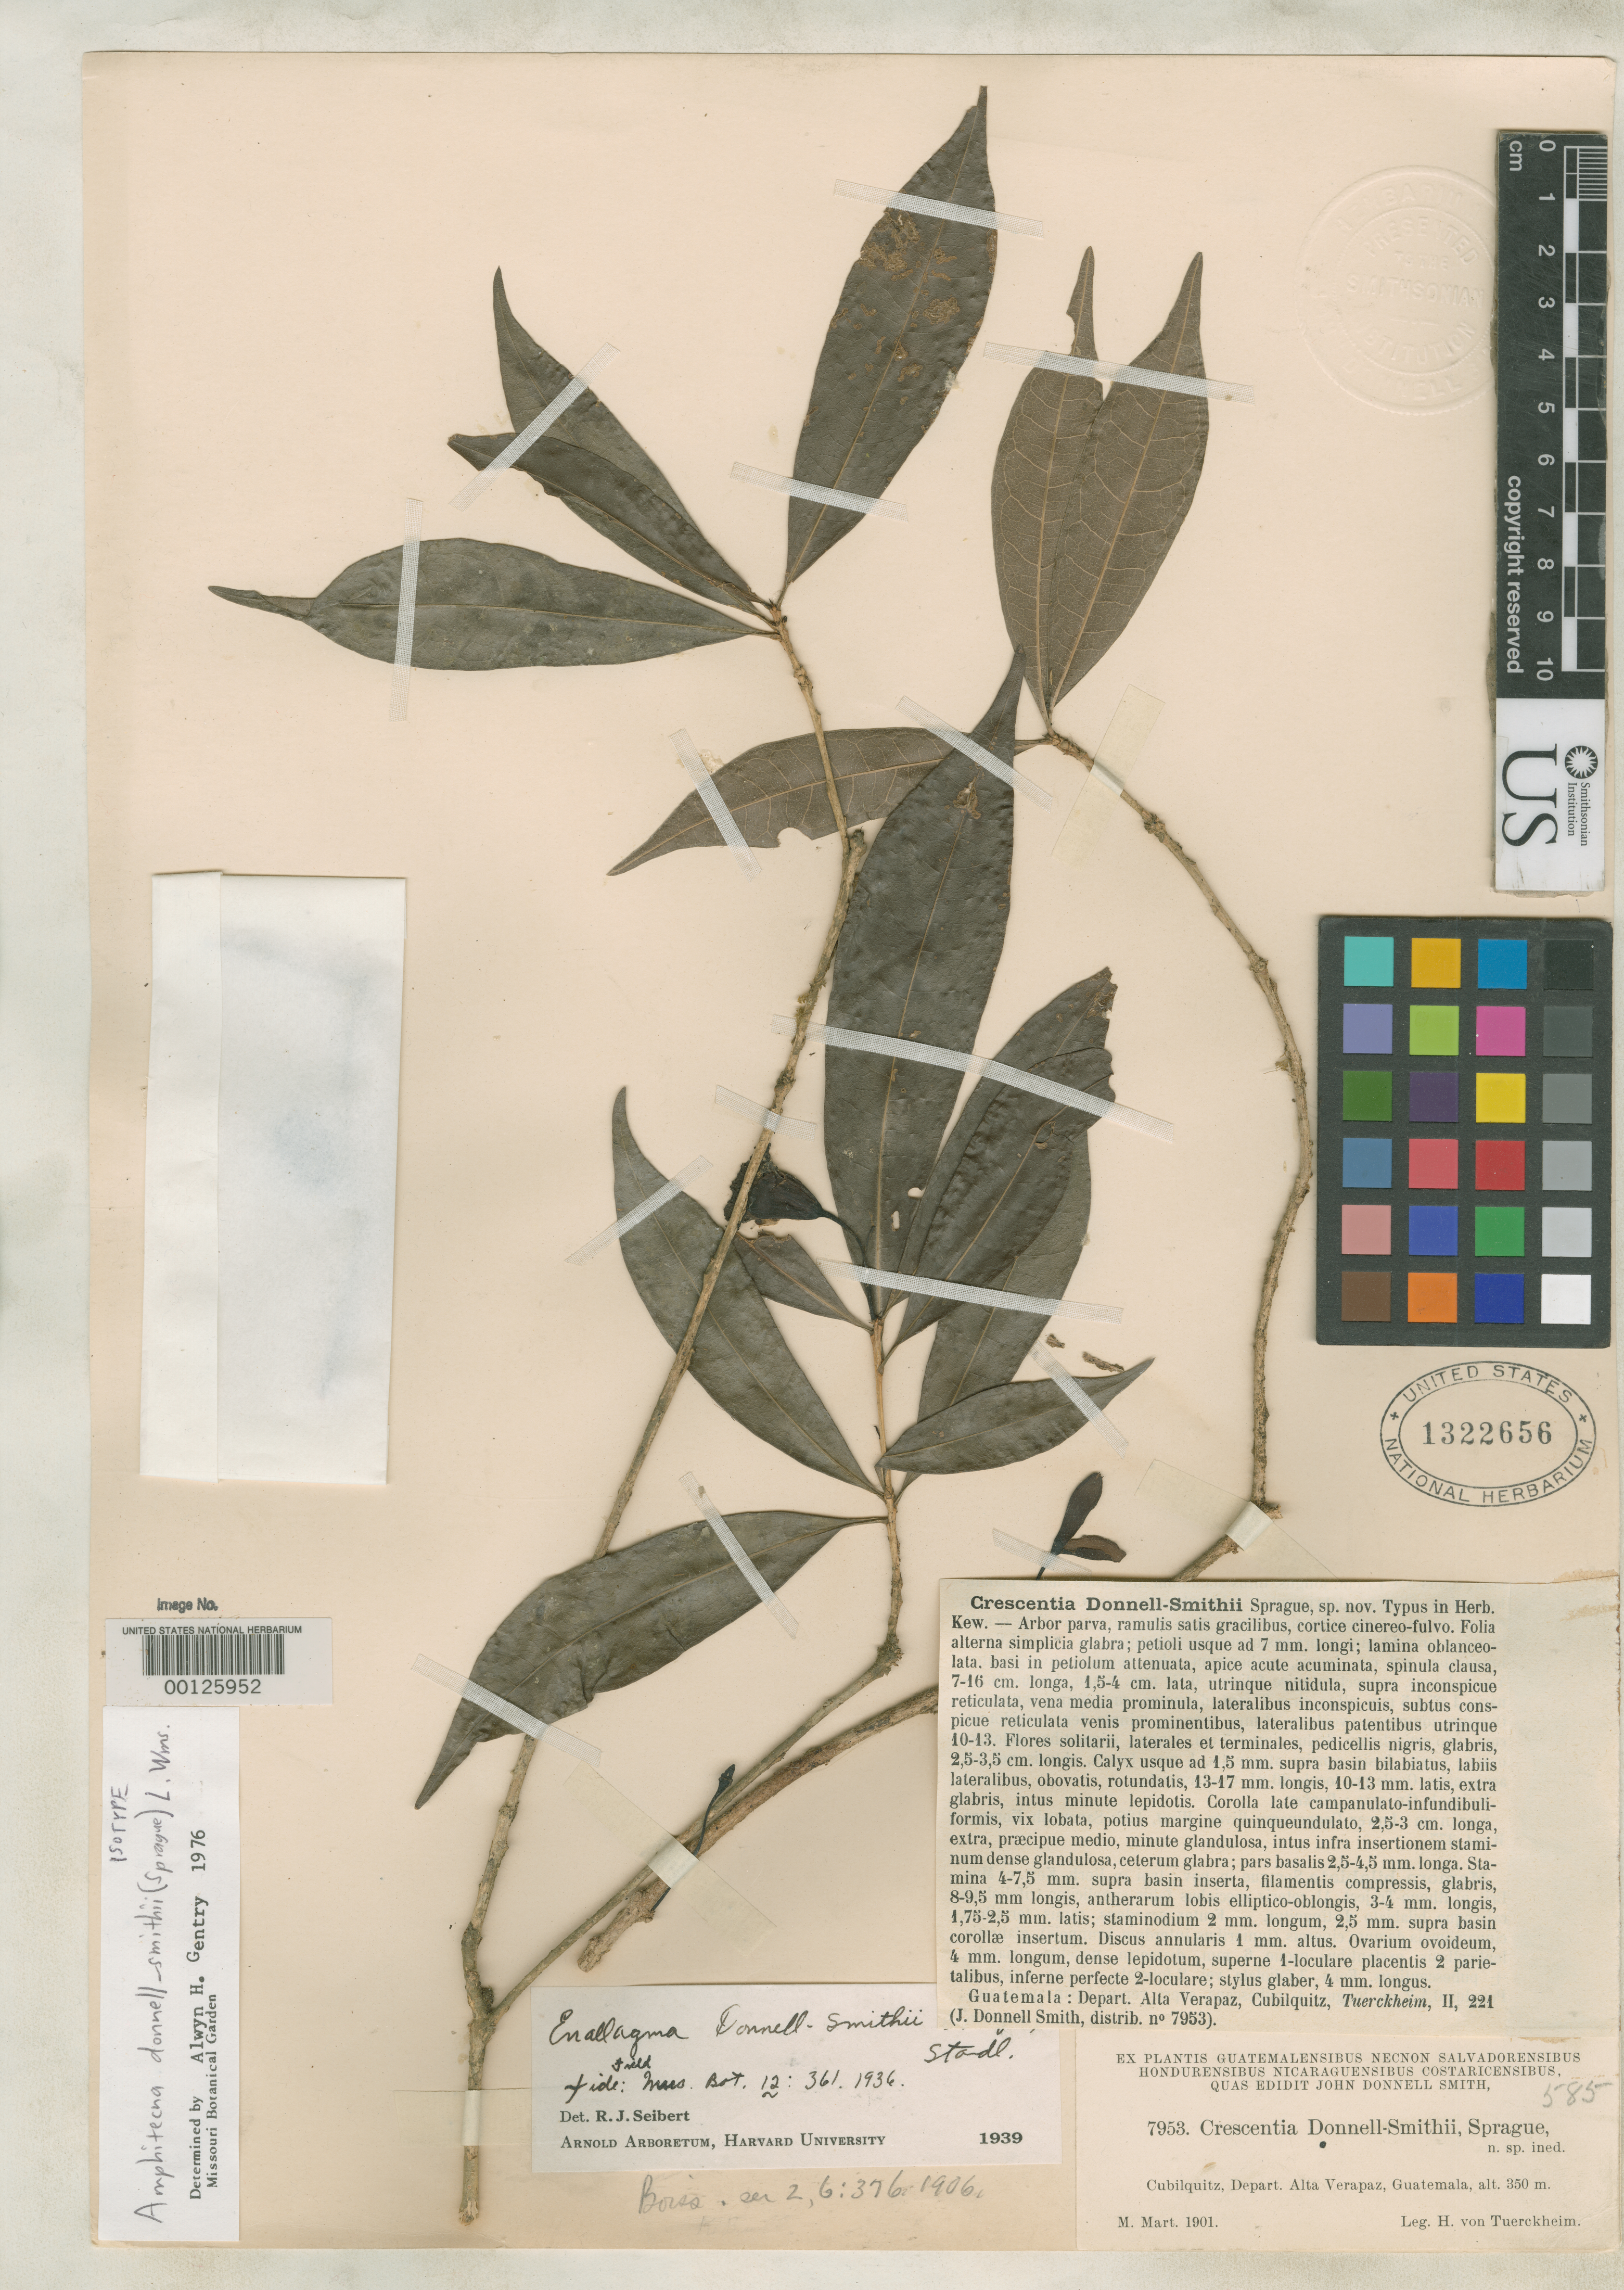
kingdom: Plantae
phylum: Tracheophyta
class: Magnoliopsida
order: Lamiales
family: Bignoniaceae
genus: Crescentia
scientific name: Crescentia donnell-smithii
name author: Sprague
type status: Isotype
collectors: H. von Türckheim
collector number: J.D.S. 7953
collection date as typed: Mar 1901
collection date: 1901-03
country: Guatemala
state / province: Alta Verapaz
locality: Cubilquitz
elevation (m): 350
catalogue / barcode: US 1322656